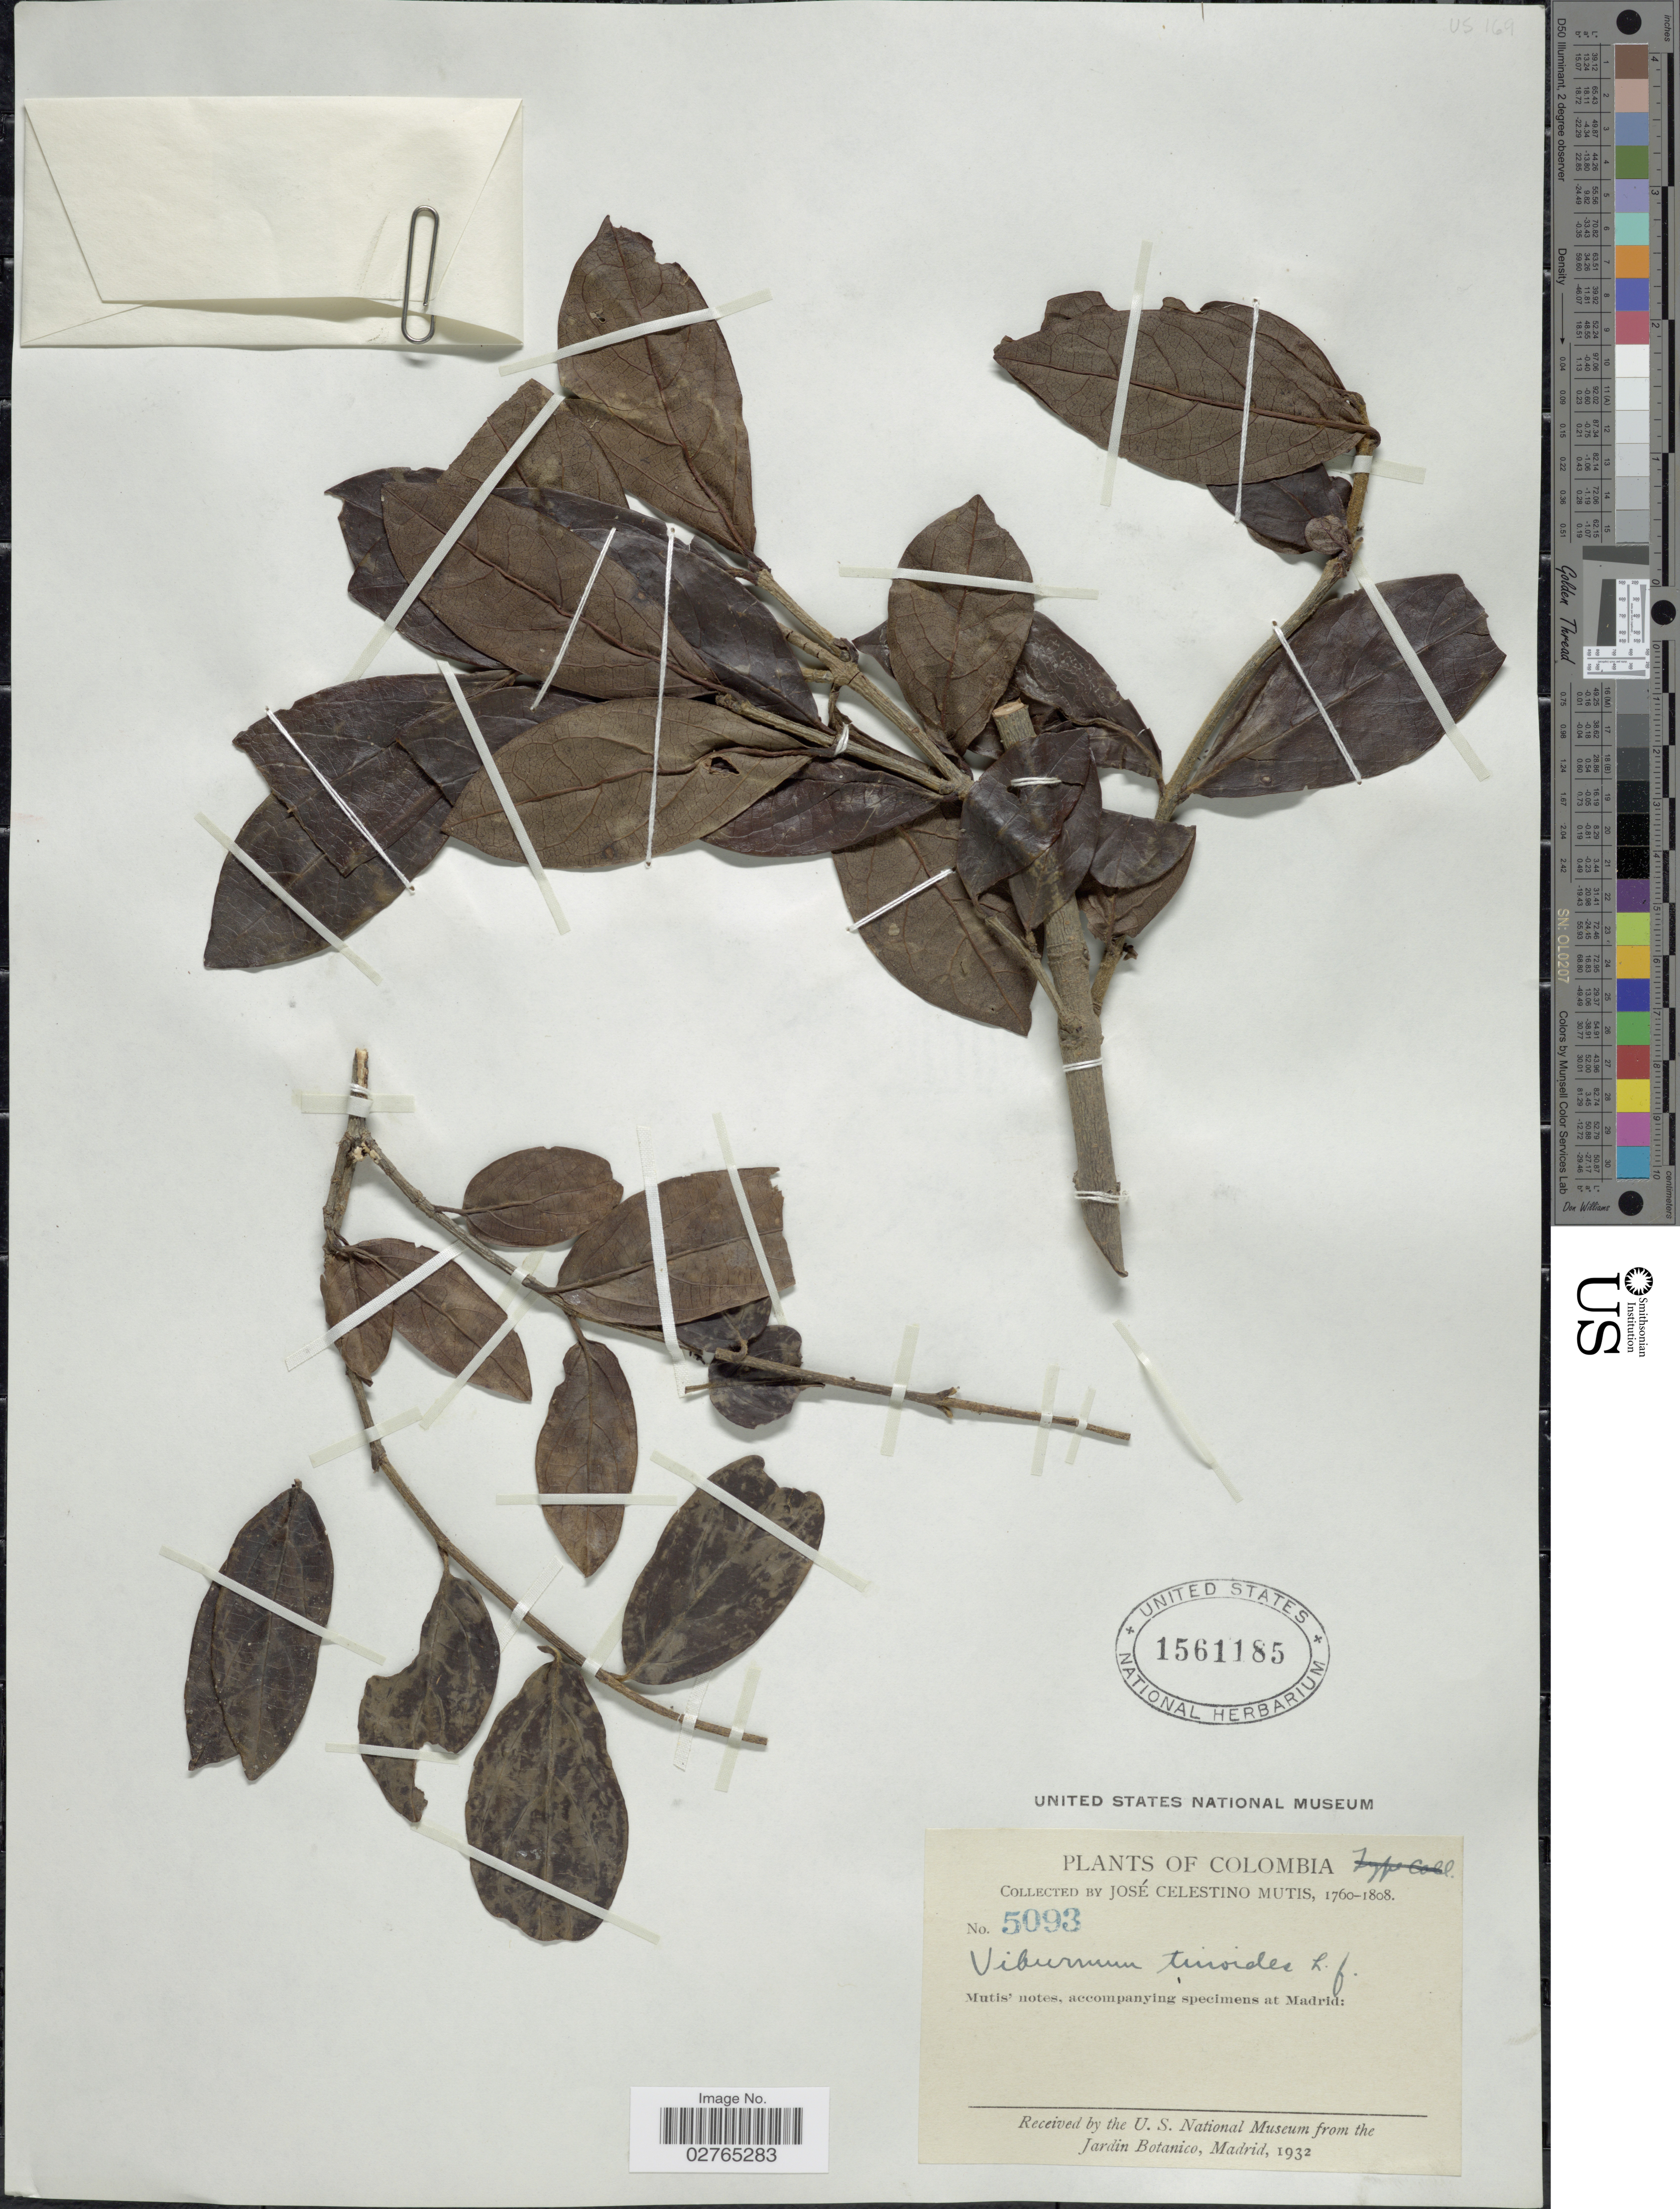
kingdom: Plantae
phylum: Tracheophyta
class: Magnoliopsida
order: Dipsacales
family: Viburnaceae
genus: Viburnum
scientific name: Viburnum tinoides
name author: L. f.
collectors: J. C. B. Mutis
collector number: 5093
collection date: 1760/1808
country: Colombia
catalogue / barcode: US 1561185